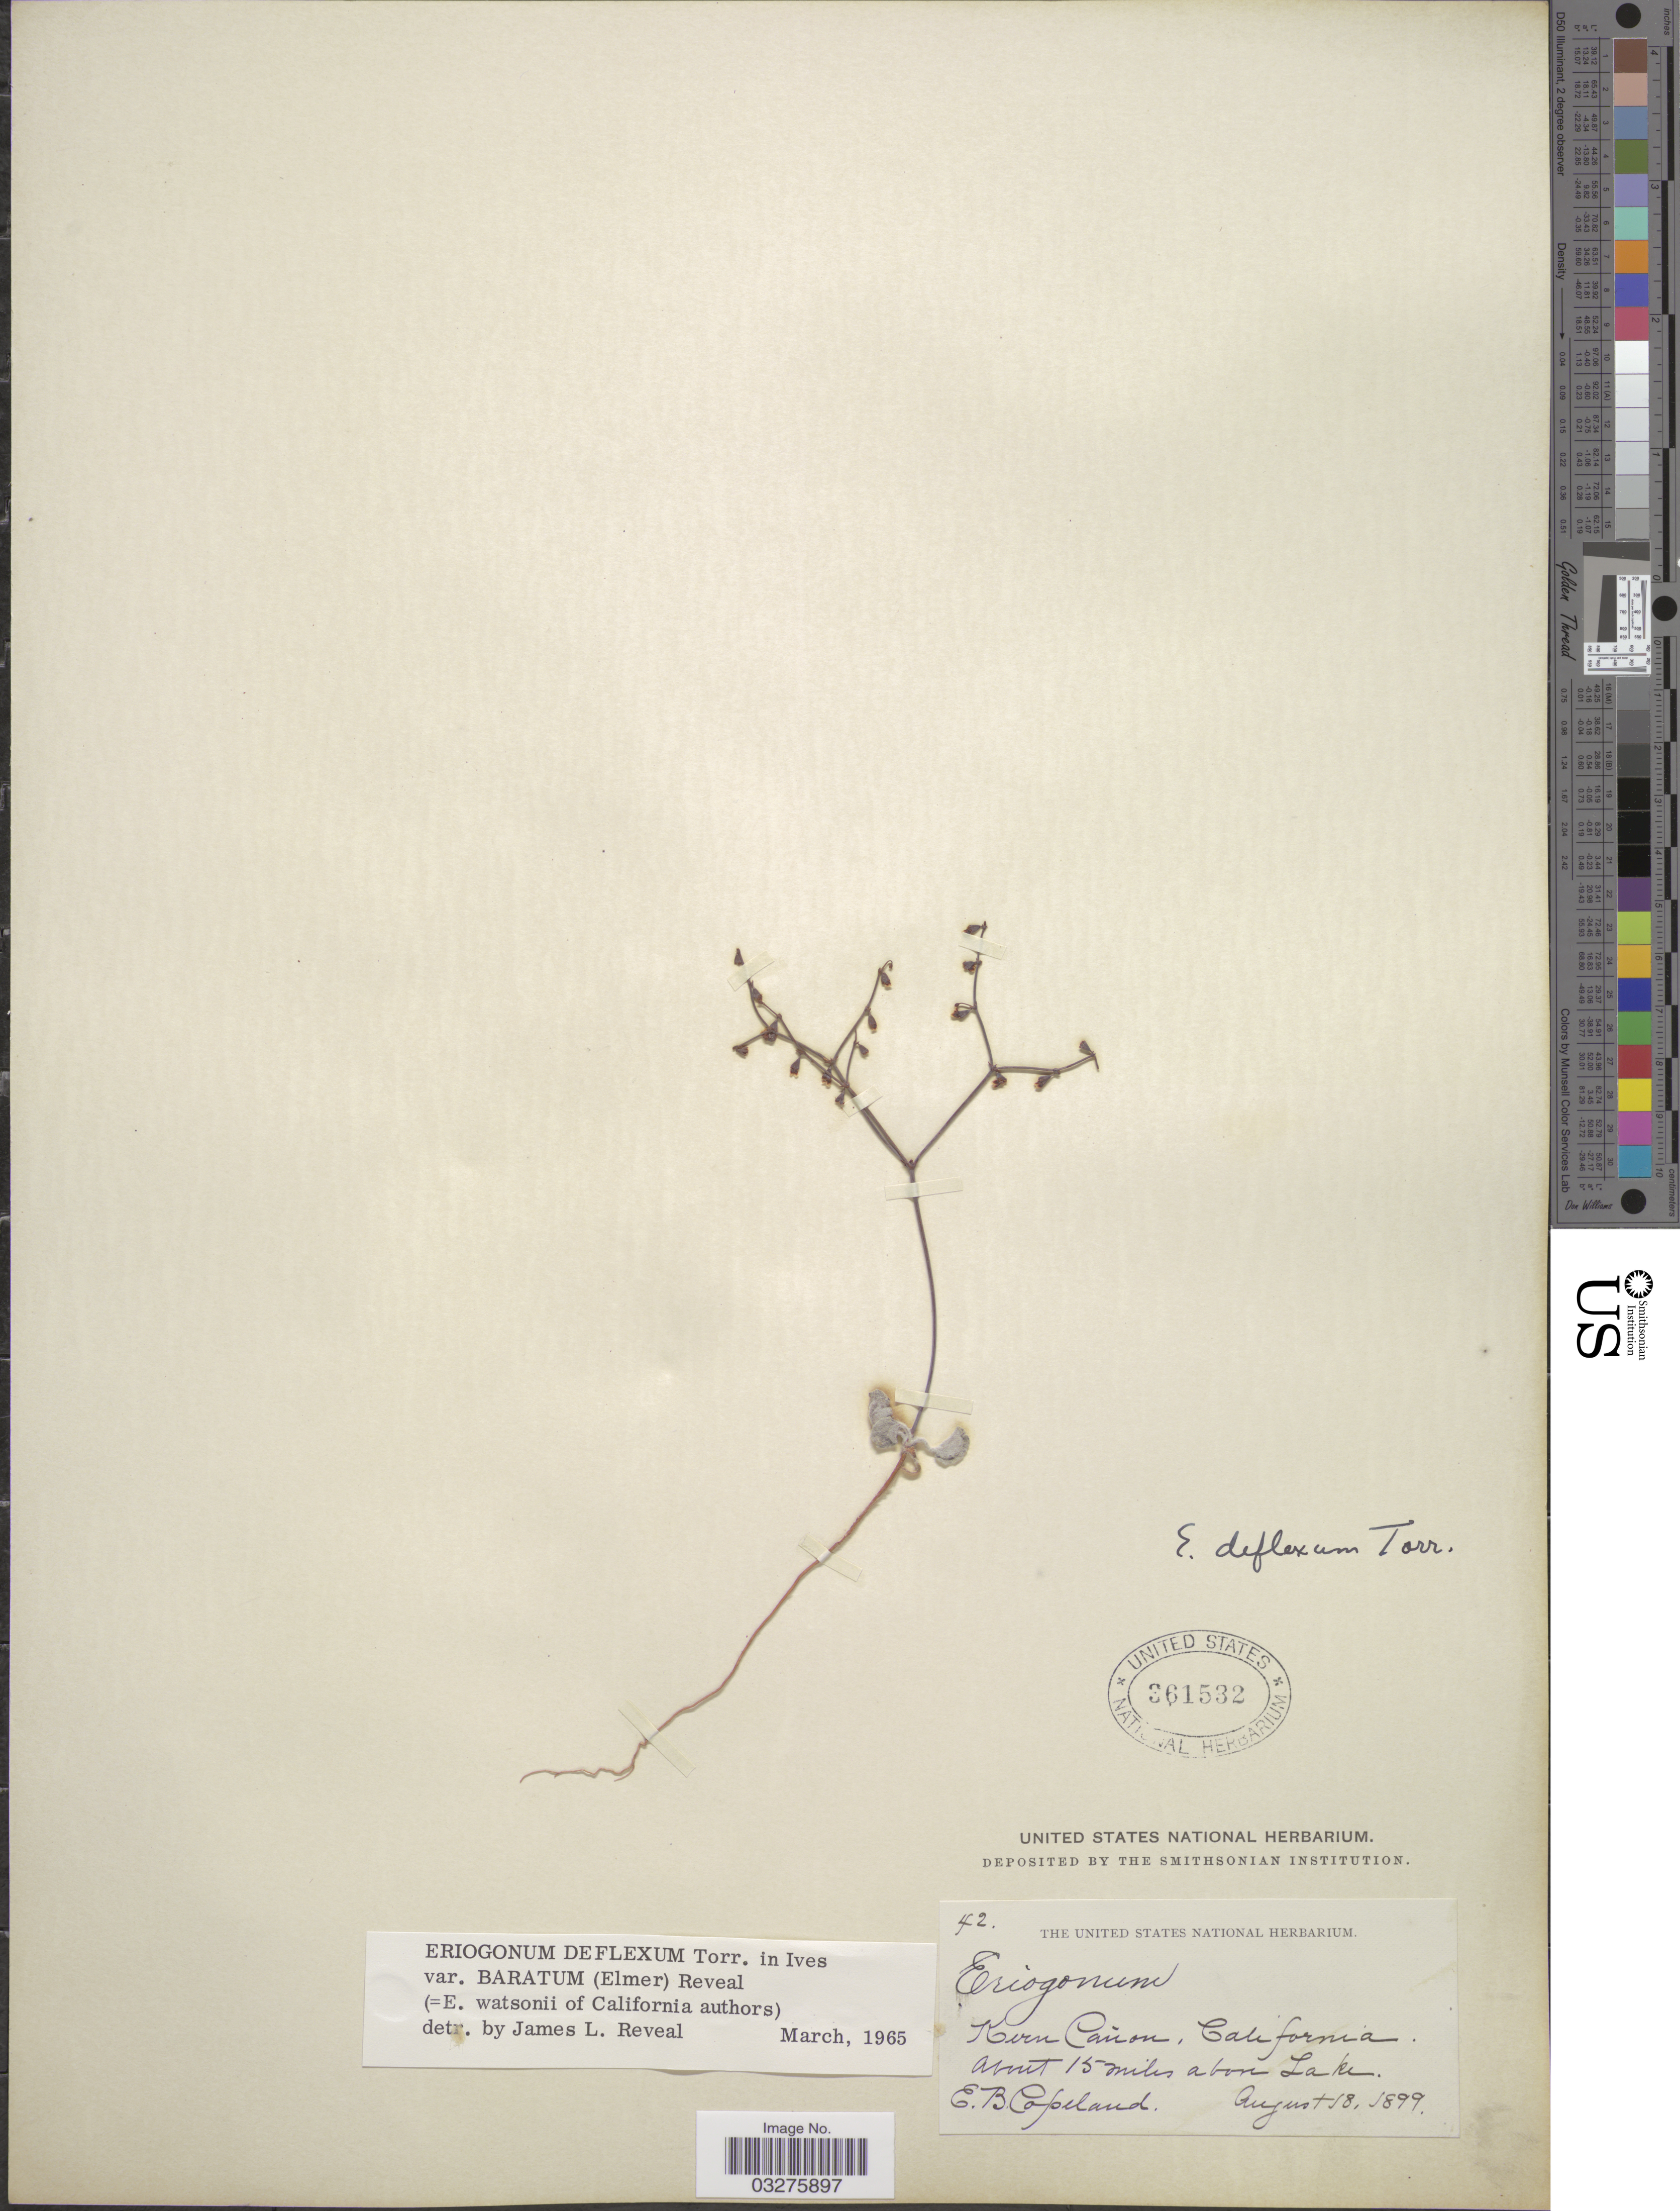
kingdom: Plantae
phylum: Tracheophyta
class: Magnoliopsida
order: Caryophyllales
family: Polygonaceae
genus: Eriogonum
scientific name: Eriogonum deflexum var. baratum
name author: (Elmer) Reveal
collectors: E. B. Copeland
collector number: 42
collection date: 1899-08-18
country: United States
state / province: California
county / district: Kern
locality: Kern Cañon, about 15 miles above Lake.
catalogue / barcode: US 361532